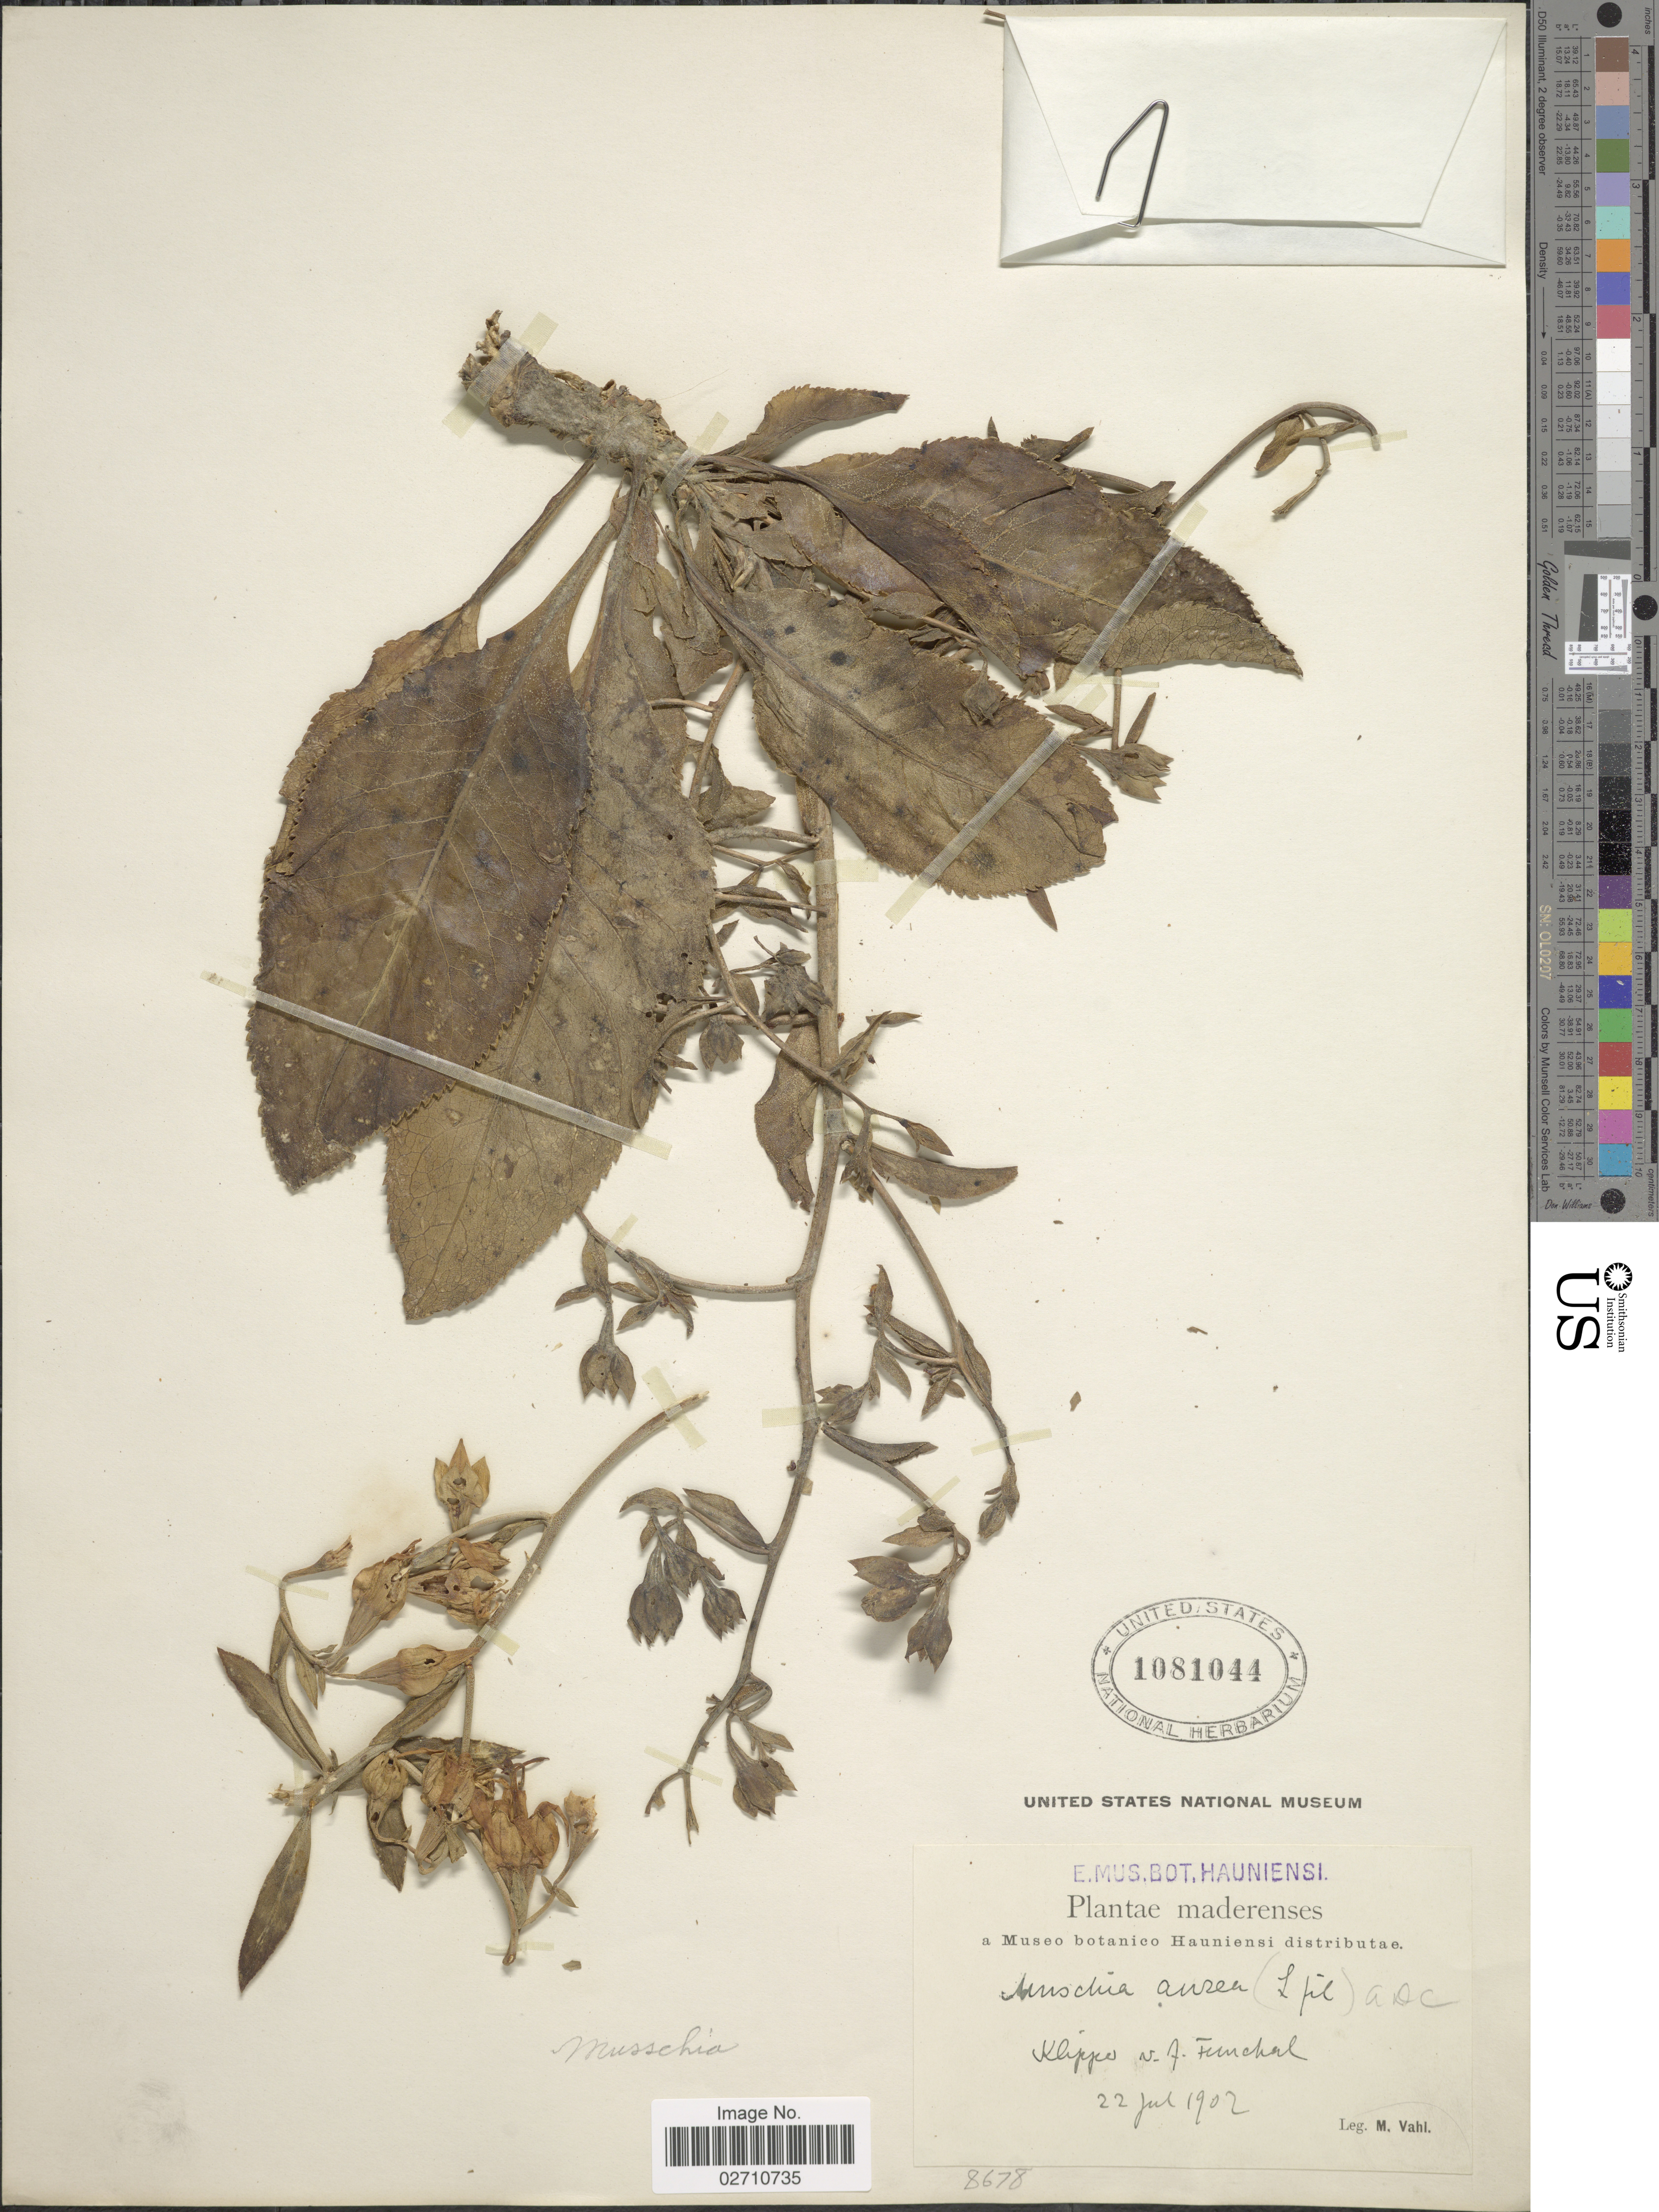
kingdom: Plantae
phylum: Tracheophyta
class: Magnoliopsida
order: Asterales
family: Campanulaceae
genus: Musschia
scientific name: Musschia aurea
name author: (L. f.) Dumort.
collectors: M. Vahl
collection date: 1902-07-22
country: Portugal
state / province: Madeira (Aut. Reg.)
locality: Maderenses. Klippe v. f. Funchal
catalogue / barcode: US 1081044